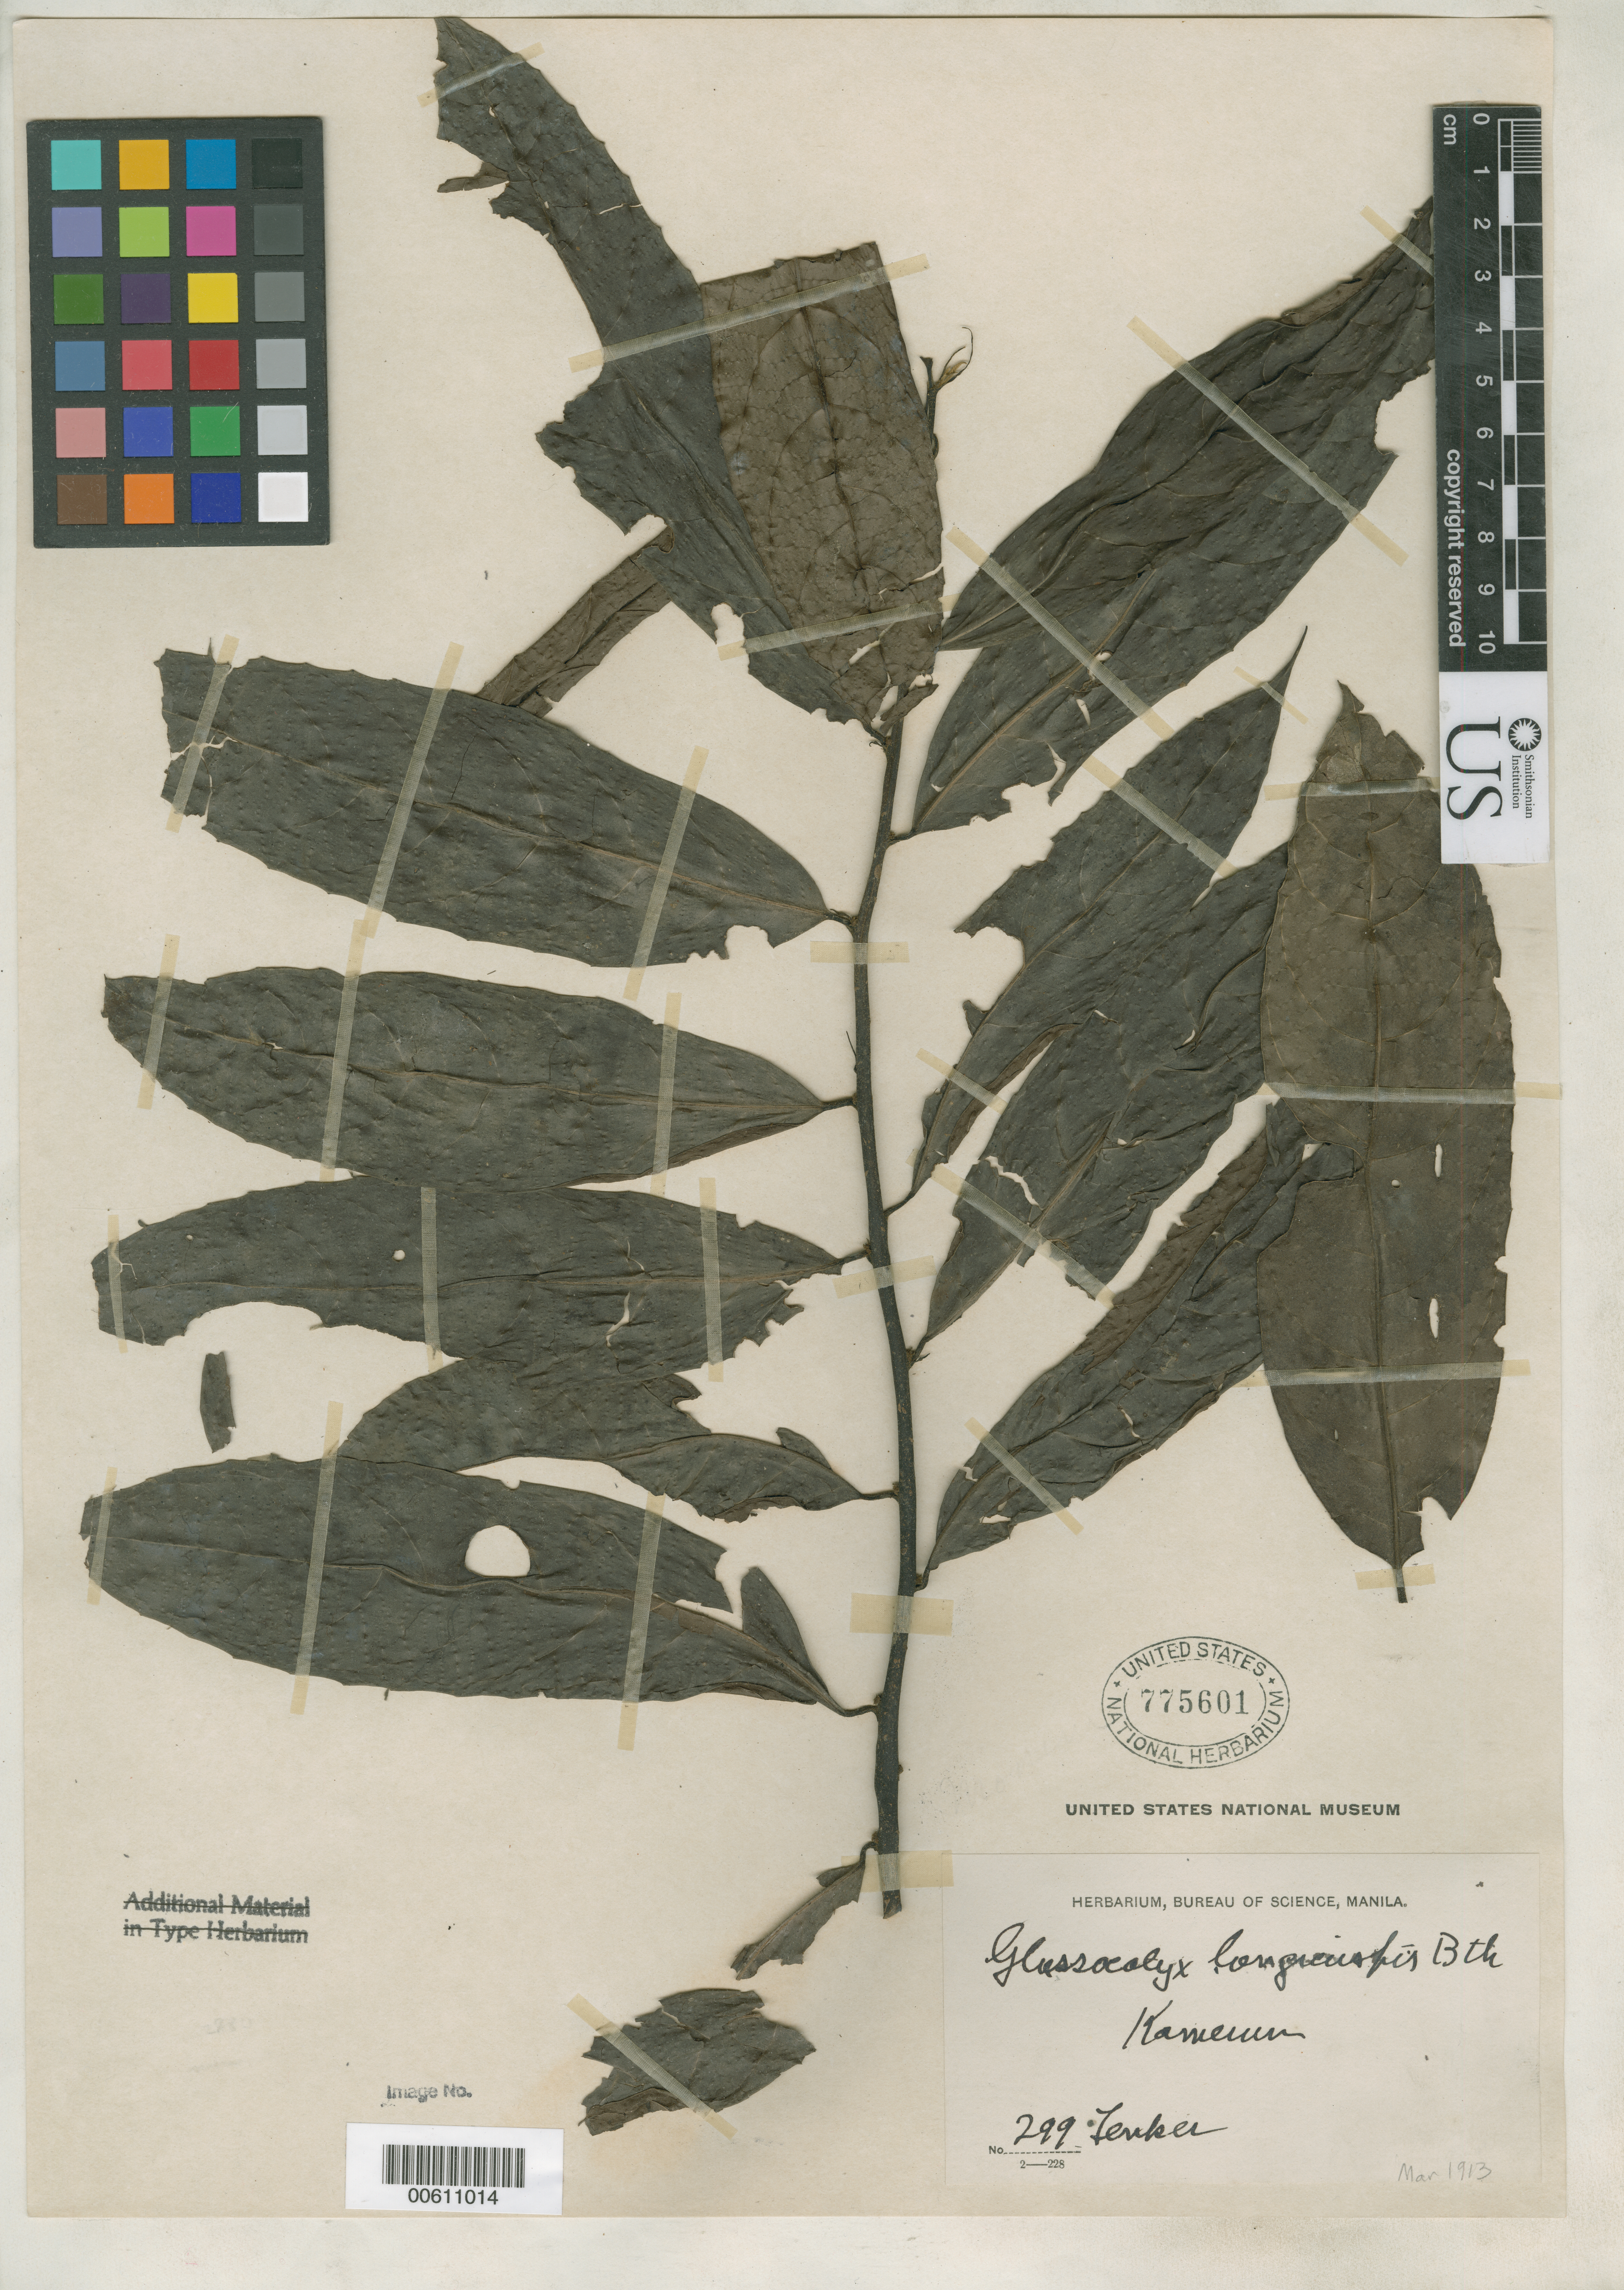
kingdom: Plantae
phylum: Tracheophyta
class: Magnoliopsida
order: Laurales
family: Siparunaceae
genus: Glossocalyx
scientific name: Glossocalyx zenkeri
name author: J. Wagner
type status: Isosyntype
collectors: G. A. Zenker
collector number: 299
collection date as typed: Mar 1913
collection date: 1913-03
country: Cameroon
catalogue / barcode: US 775601